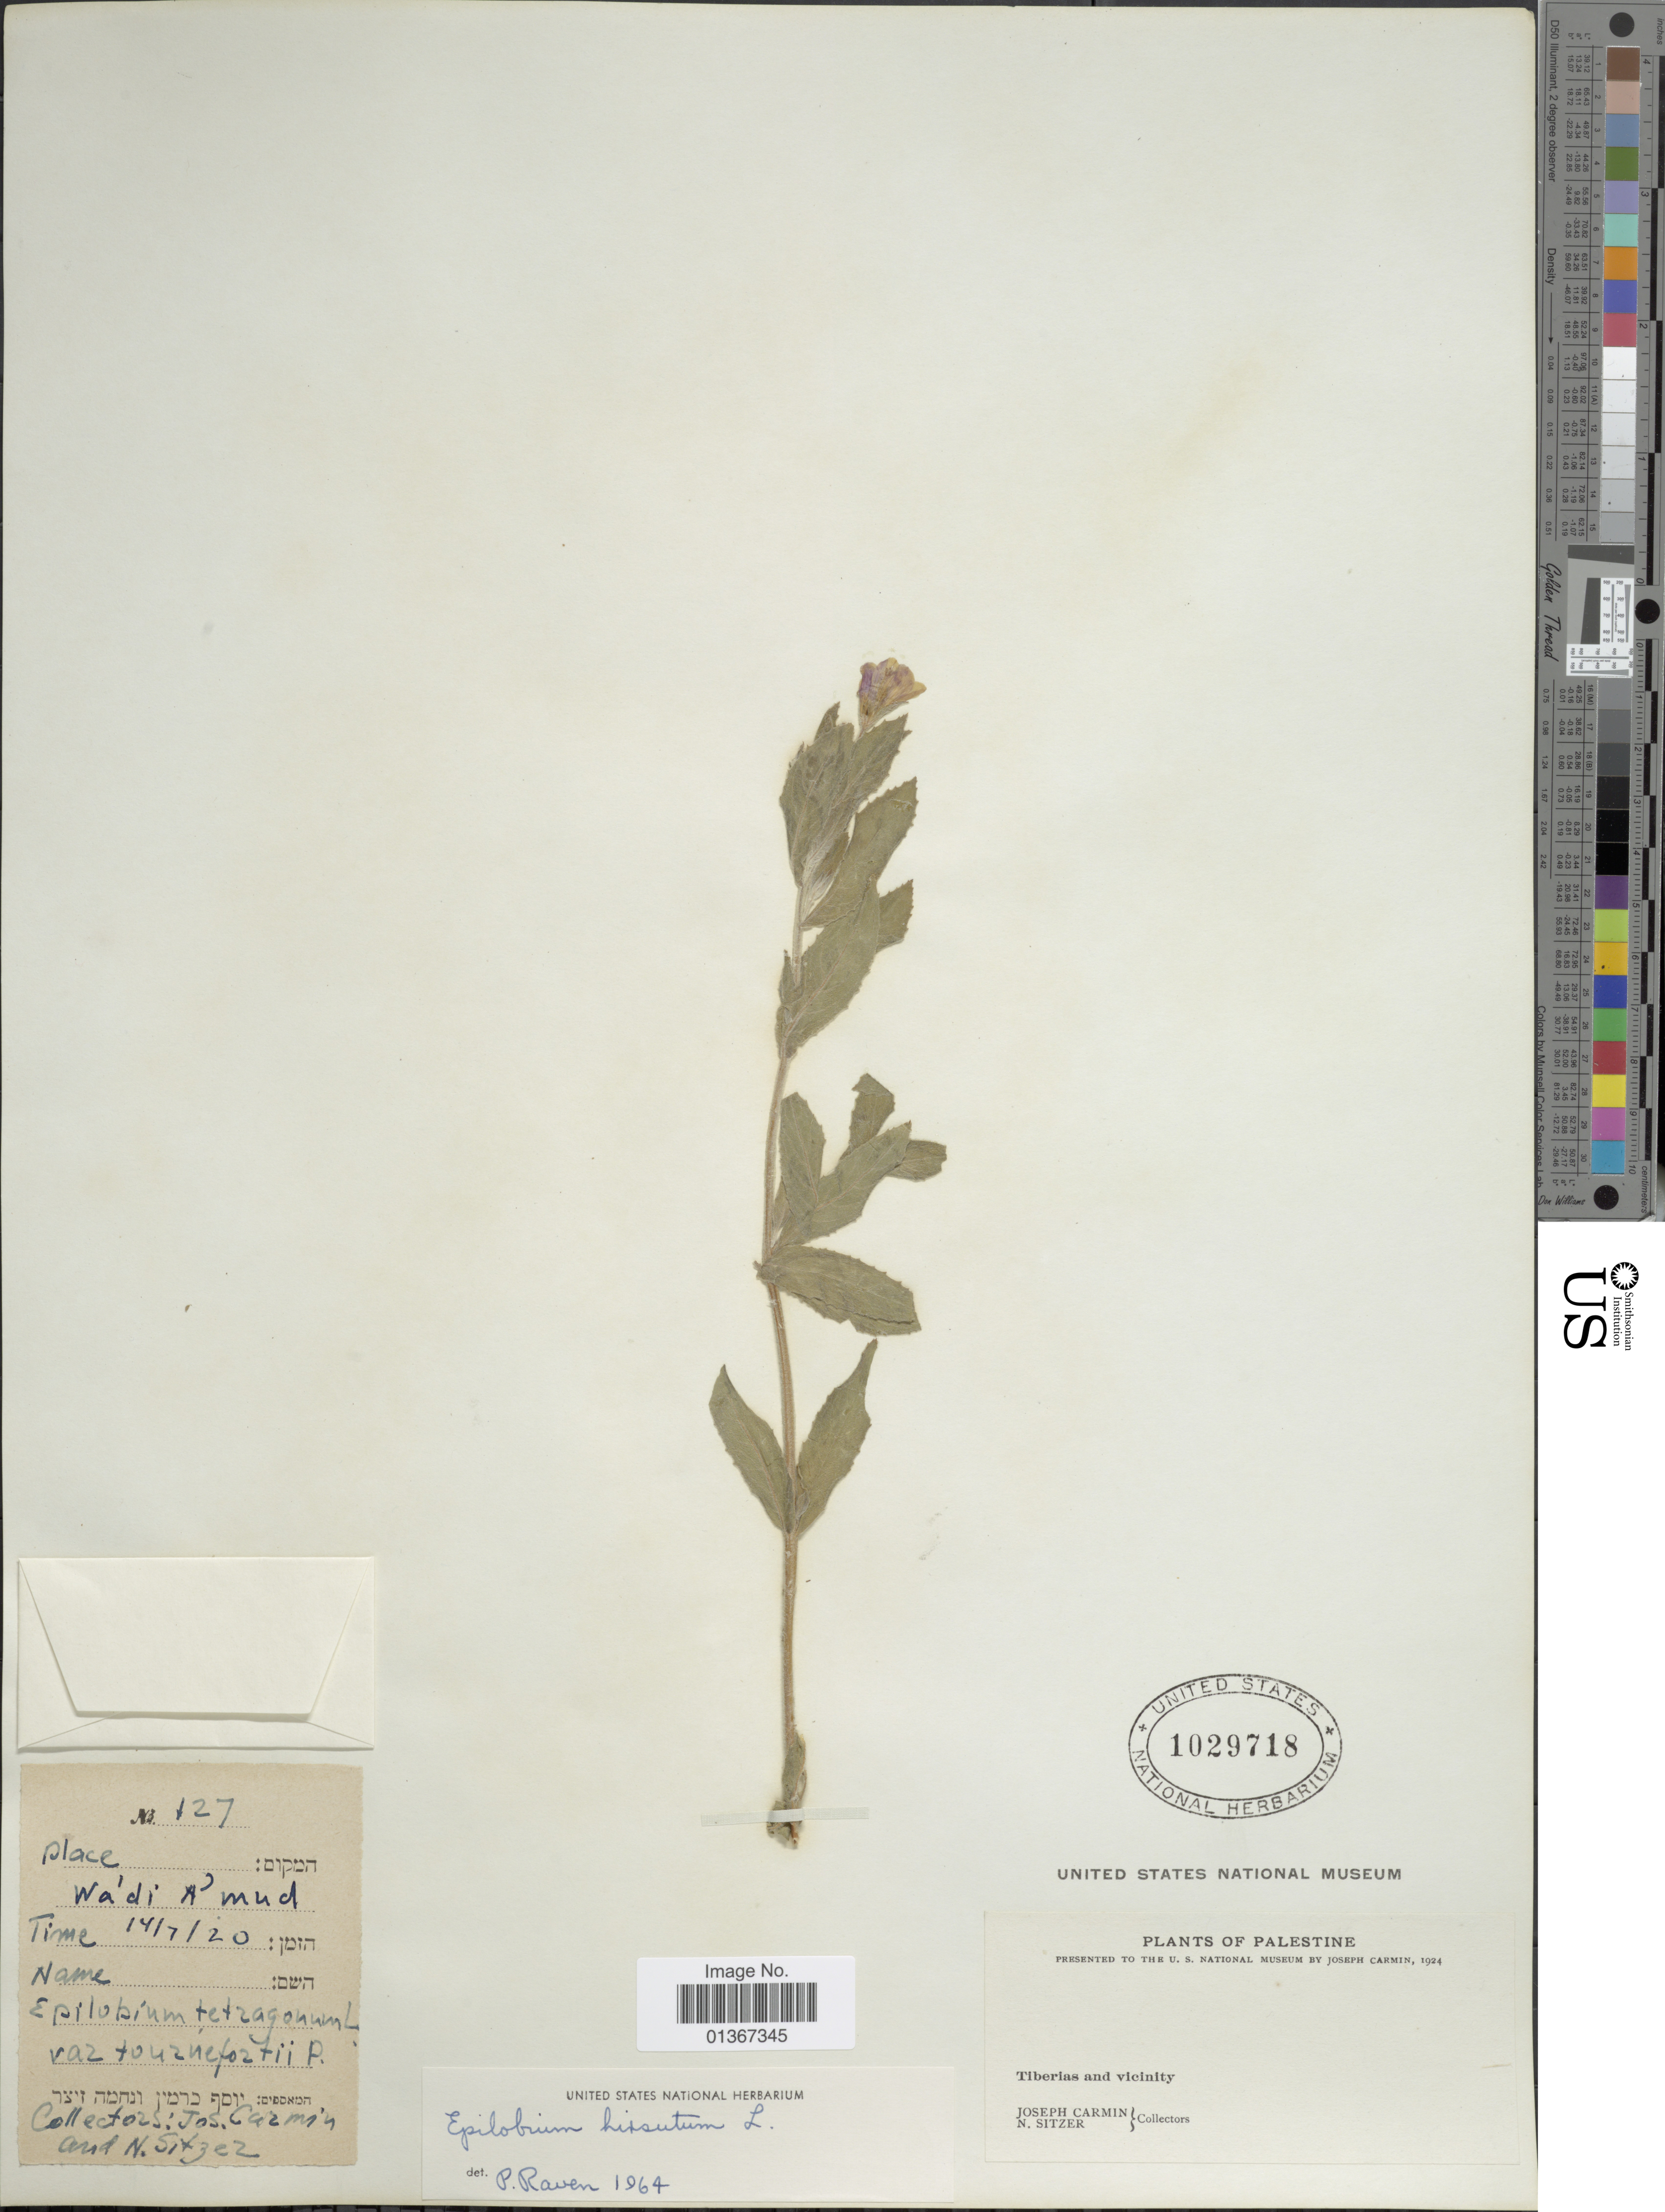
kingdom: Plantae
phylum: Tracheophyta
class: Magnoliopsida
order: Myrtales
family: Onagraceae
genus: Epilobium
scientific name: Epilobium hirsutum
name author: L.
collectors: J. Carmin & N. Sitzer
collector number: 127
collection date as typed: Transcribed d/m/y: 14/7/20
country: Israel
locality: Palestine. Wa'di A'mud. Tiberias and vicinity.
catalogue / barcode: US 1029718